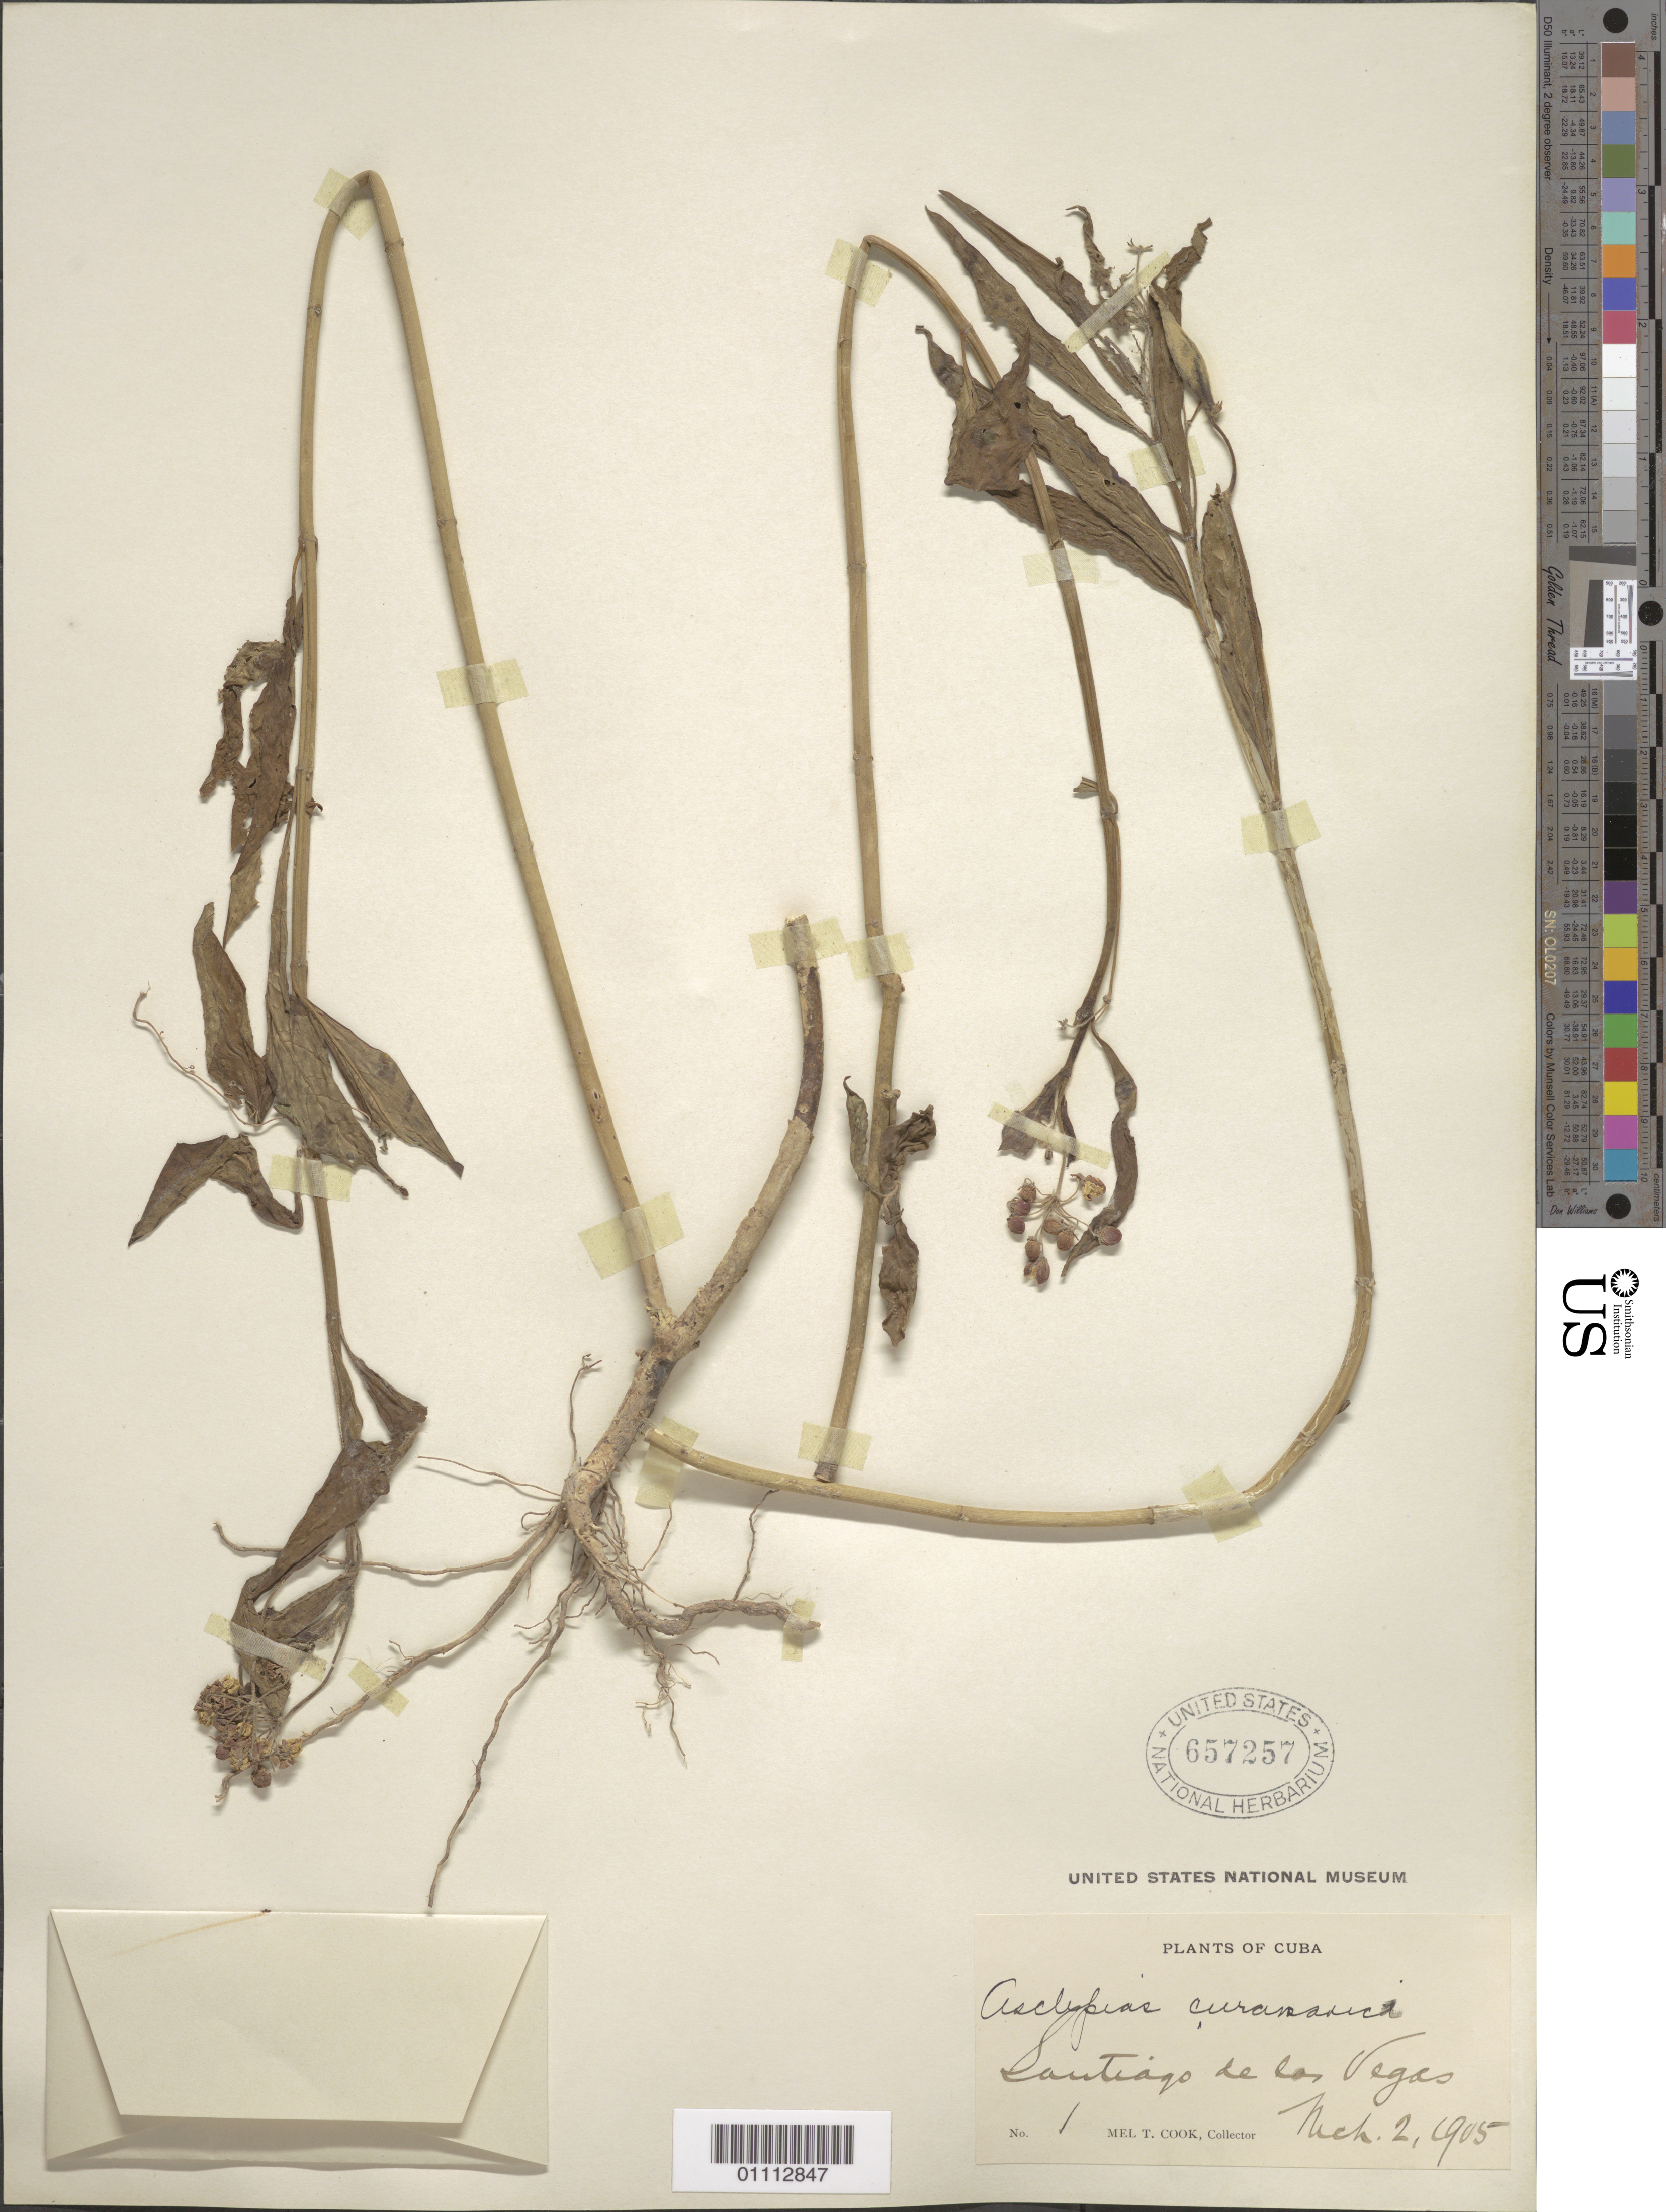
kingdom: Plantae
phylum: Tracheophyta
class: Magnoliopsida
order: Gentianales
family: Apocynaceae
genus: Asclepias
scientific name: Asclepias curassavica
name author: L.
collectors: M. T. Cook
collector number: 1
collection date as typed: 02 Mar 1905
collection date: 1905-03-02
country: Cuba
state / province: La Habana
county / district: Municipio Boyeros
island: Cuba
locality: Santiago de las Vegas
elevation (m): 97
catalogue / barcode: US 657257